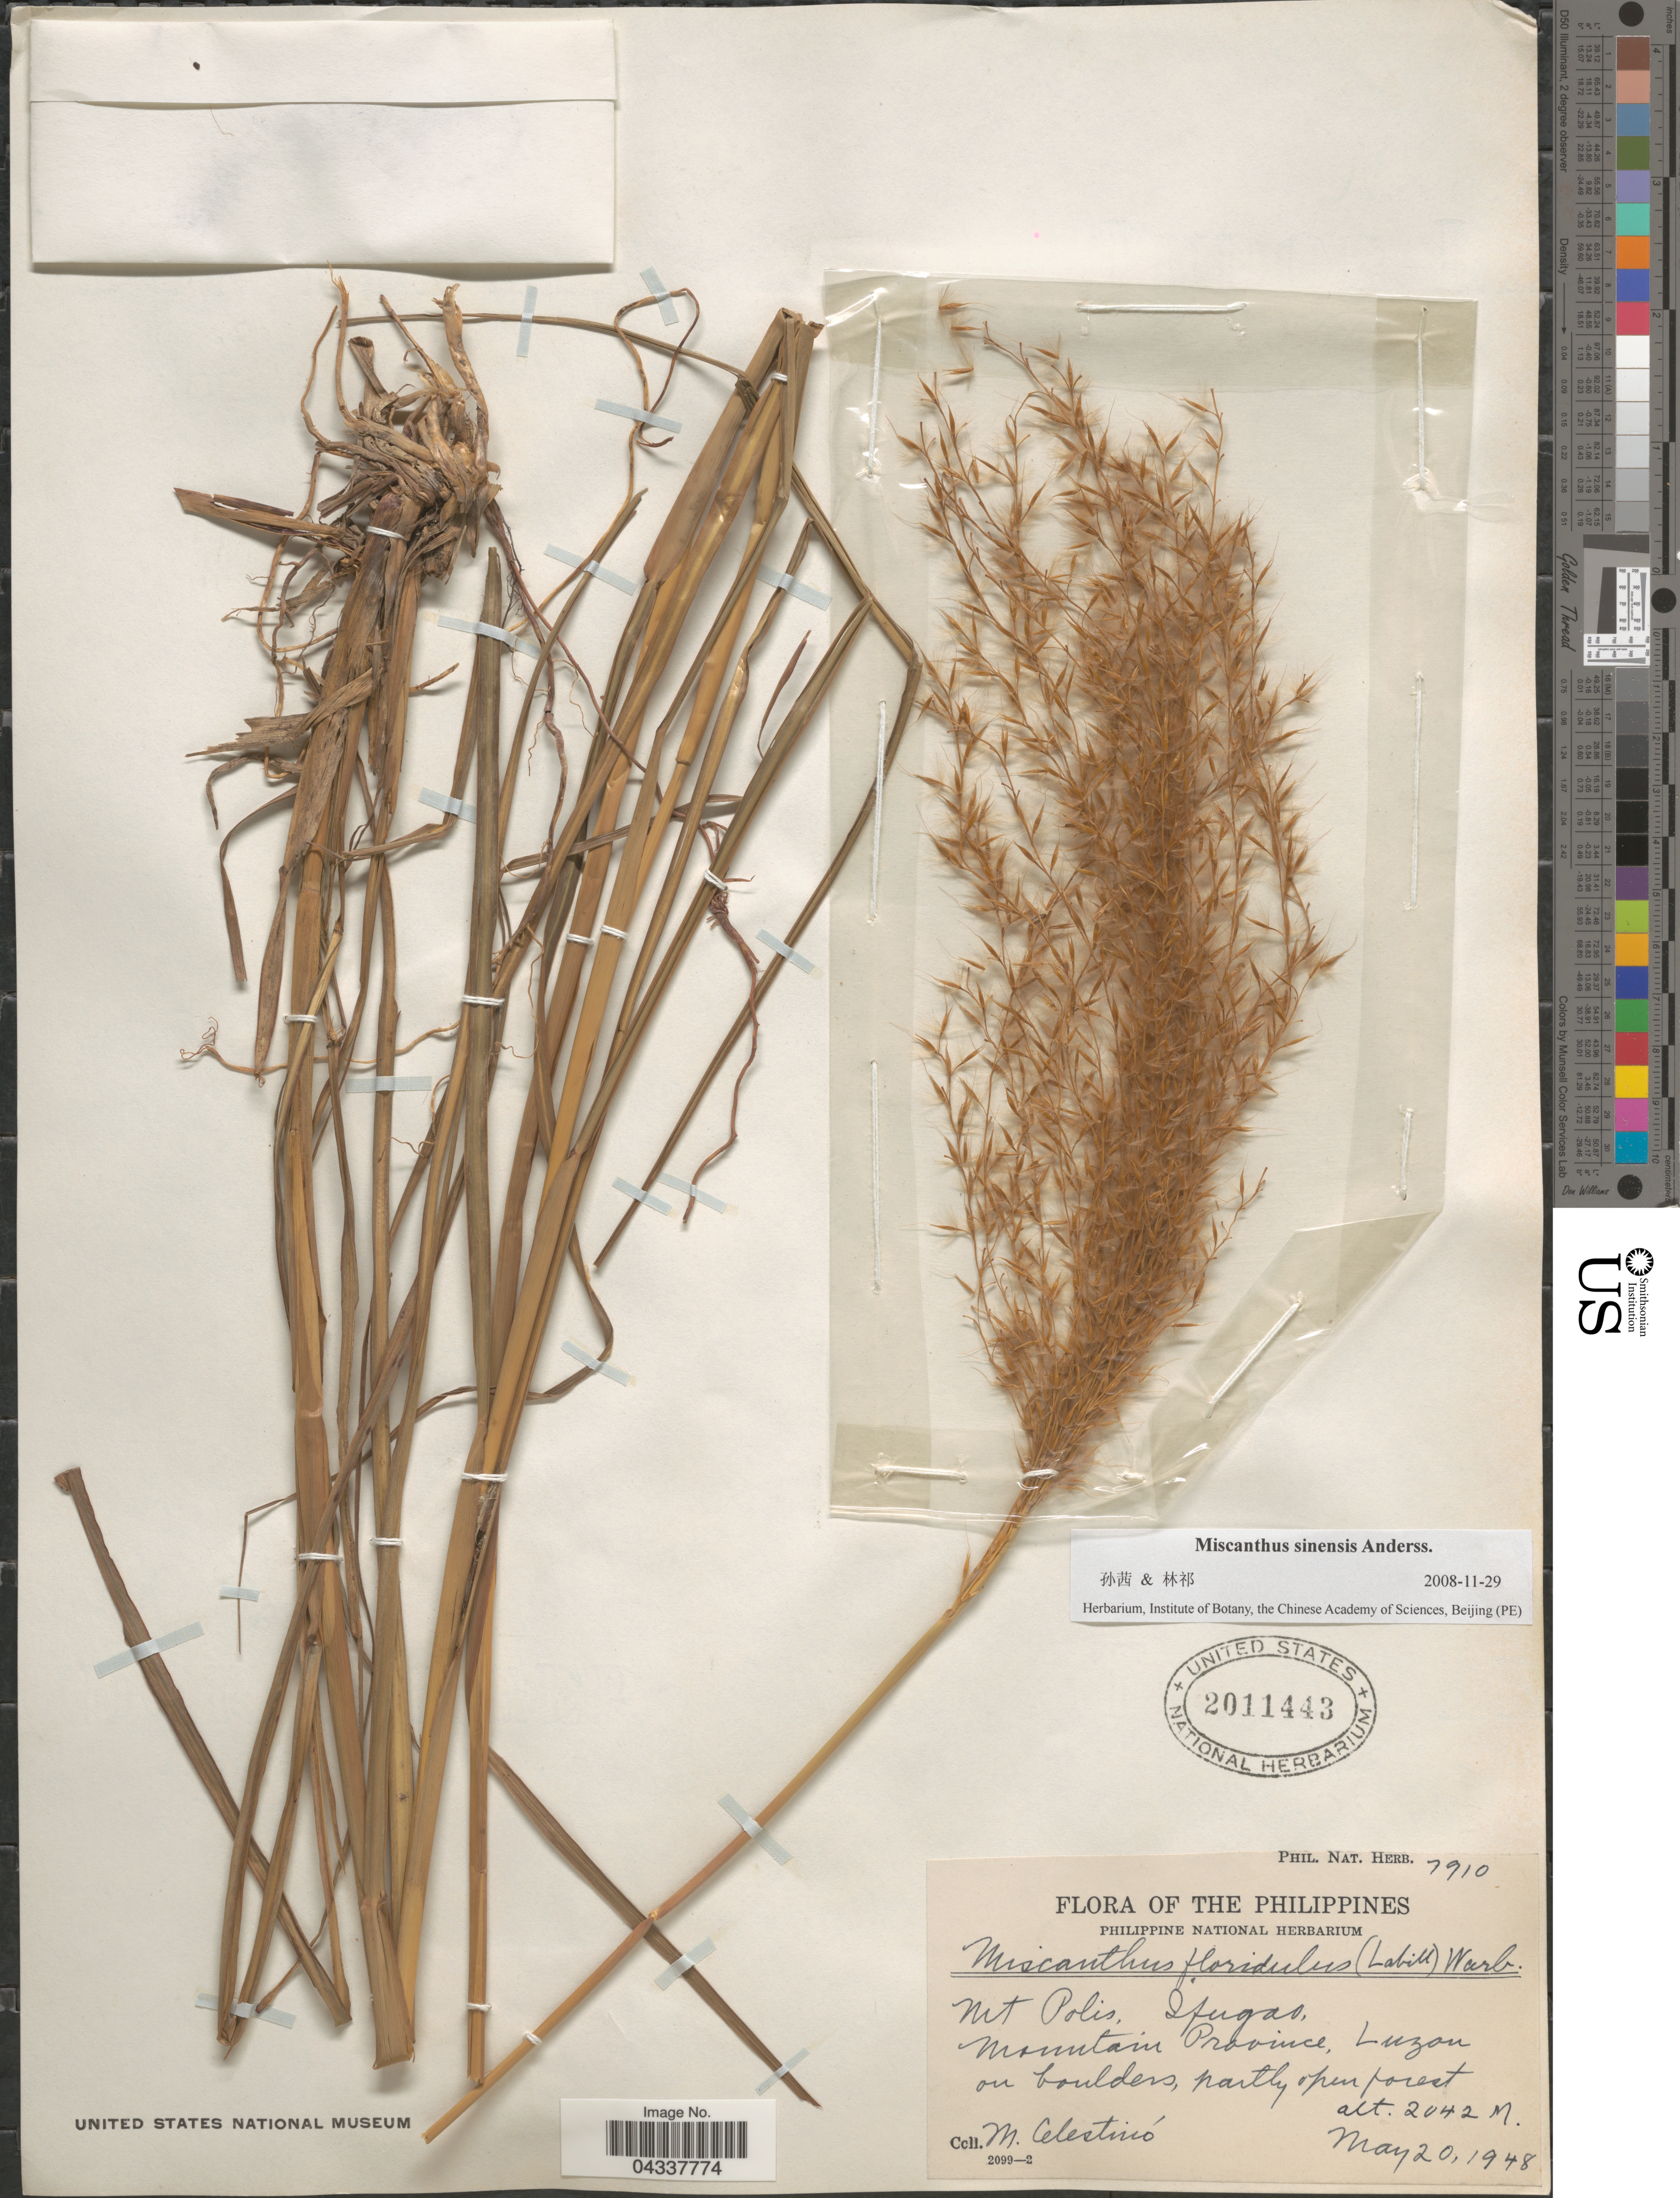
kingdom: Plantae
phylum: Tracheophyta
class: Liliopsida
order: Poales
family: Poaceae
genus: Miscanthus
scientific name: Miscanthus sinensis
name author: Andersson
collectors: M. Celestino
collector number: Phil. Nat. Herb. 7910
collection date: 1948-05-20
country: Philippines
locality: Mt Polis, Ifugao, mountain Province, Luzon.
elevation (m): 2042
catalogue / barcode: US 2011443